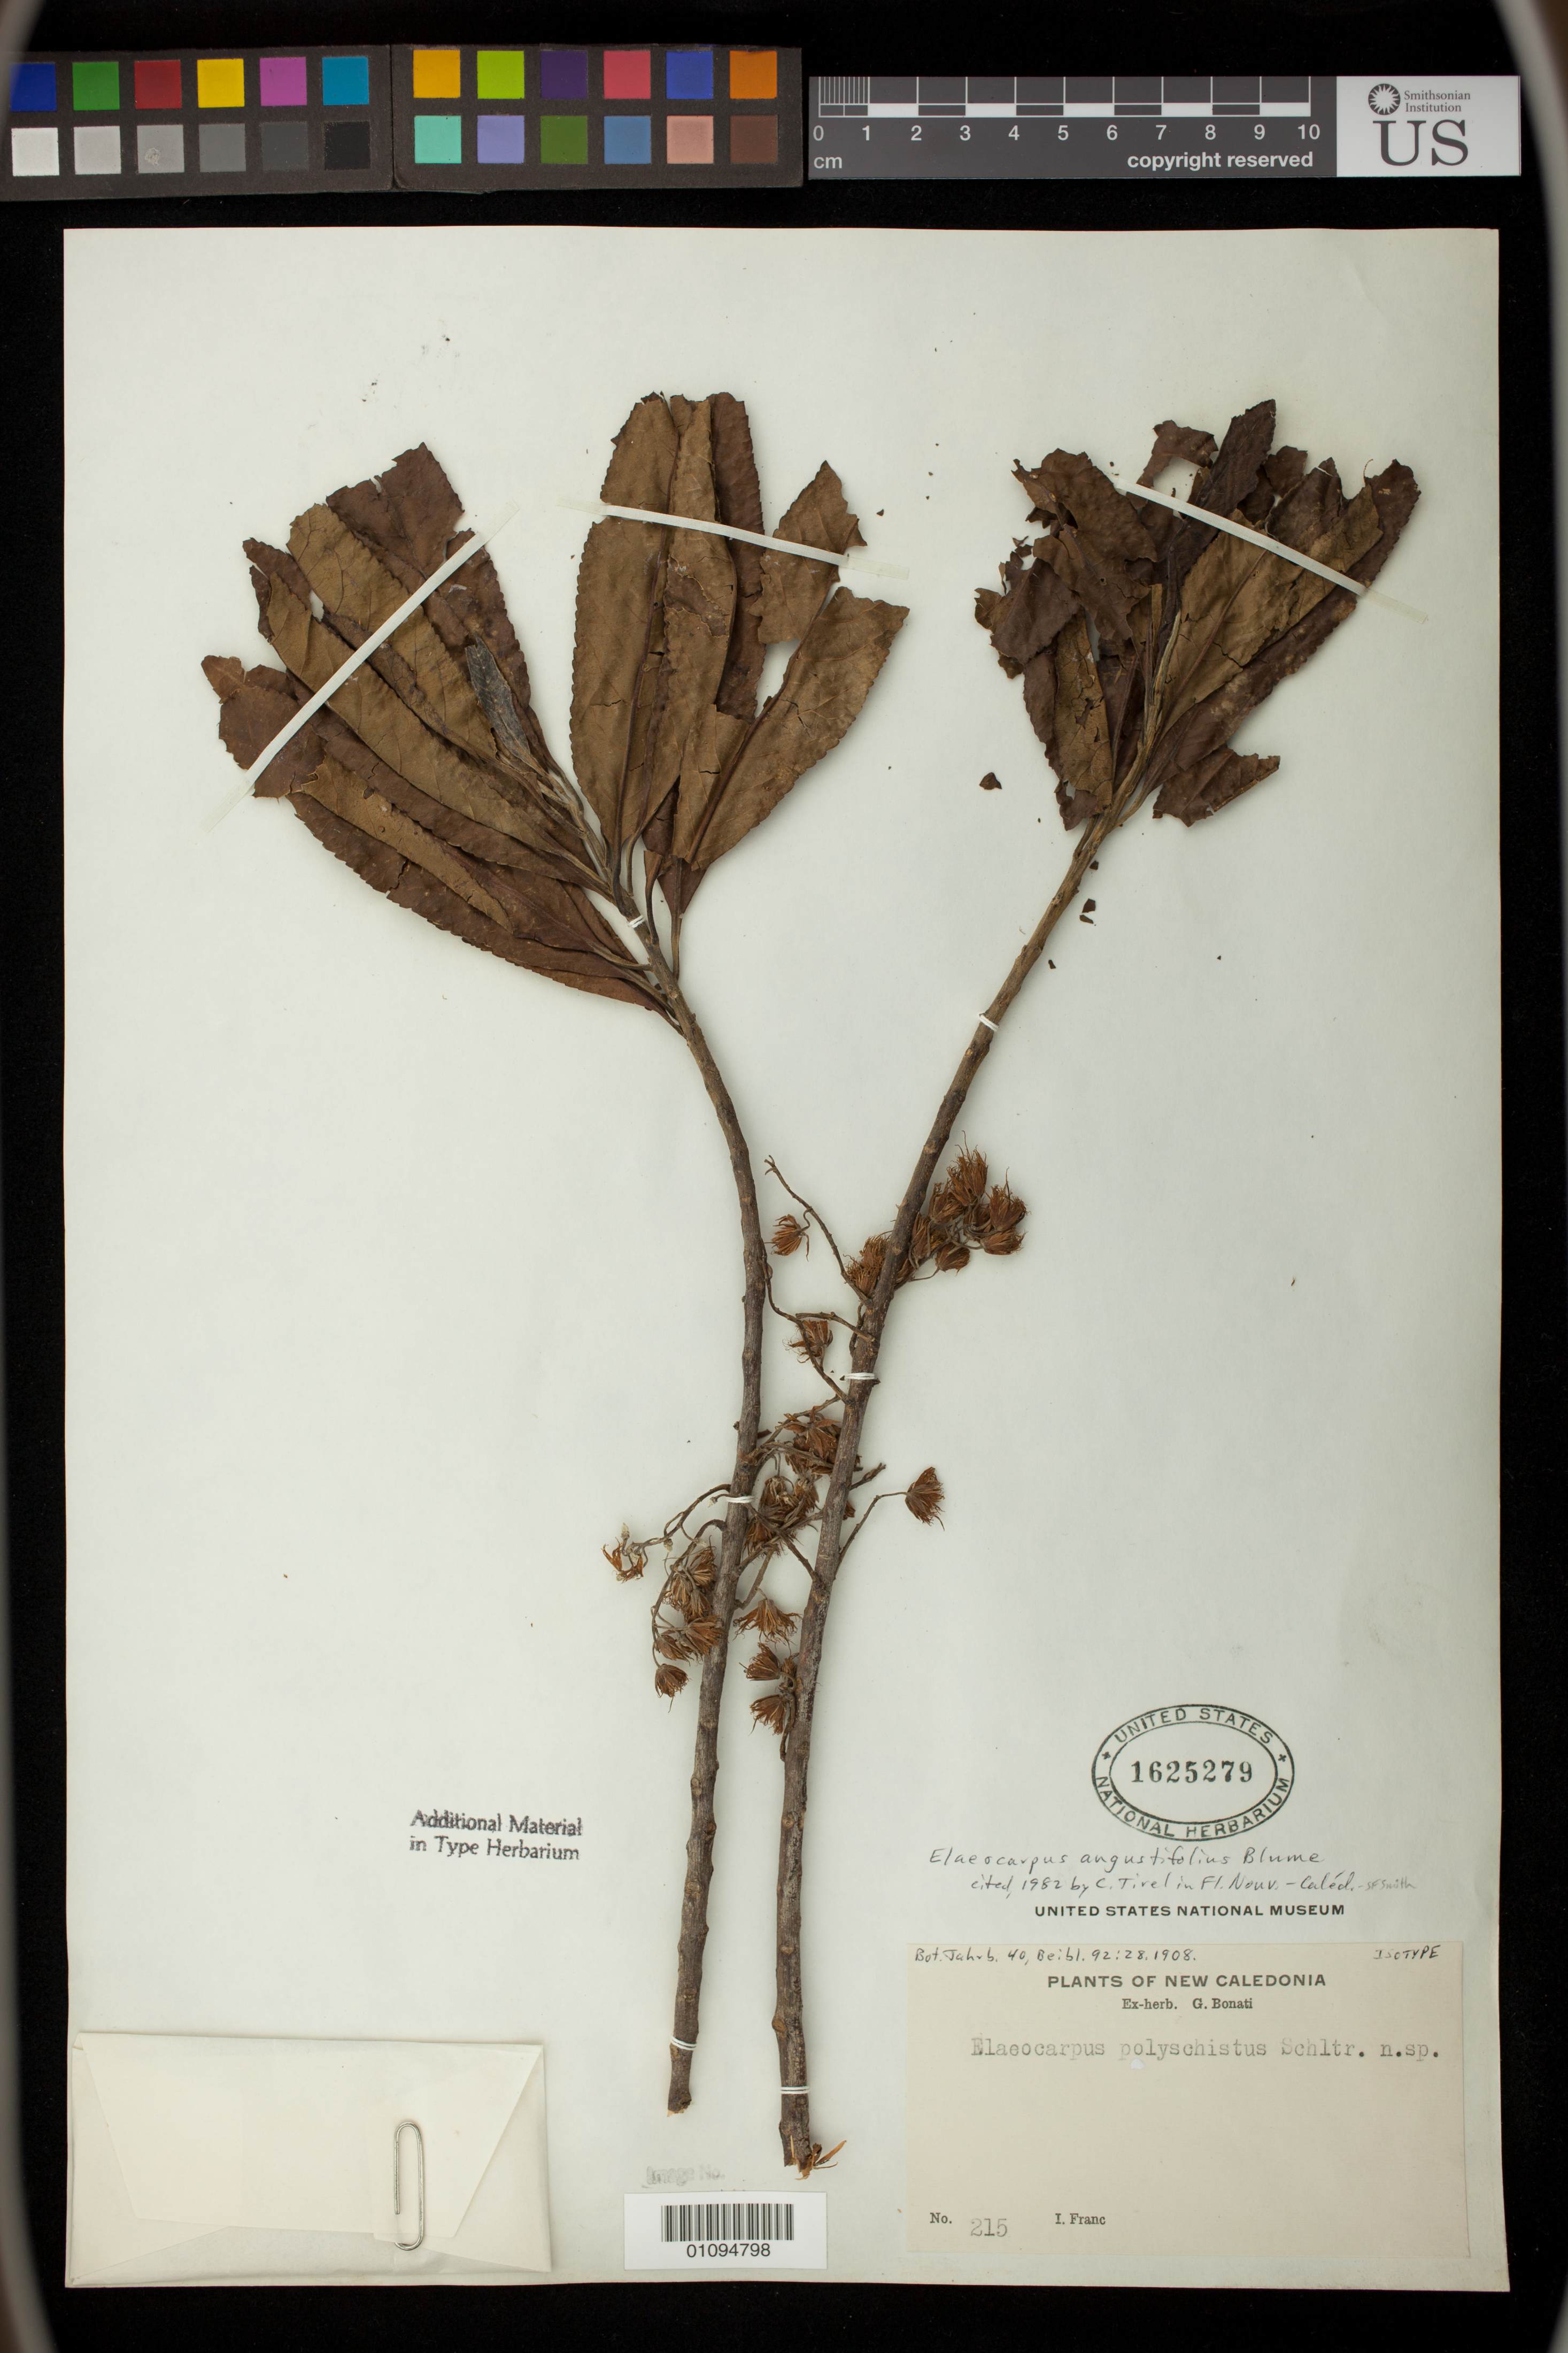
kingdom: Plantae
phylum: Tracheophyta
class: Magnoliopsida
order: Oxalidales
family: Elaeocarpaceae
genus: Elaeocarpus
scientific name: Elaeocarpus polyschistus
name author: Schltr.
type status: Isotype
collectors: I. Franc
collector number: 215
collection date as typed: Sep 1907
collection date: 1907-09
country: New Caledonia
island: New Caledonia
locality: Prony.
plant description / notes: No precise locality or date on this specimen label; see BC 00588829, certified isotype- used that specimen label's Collections Event data in this record.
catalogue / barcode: US 1625279